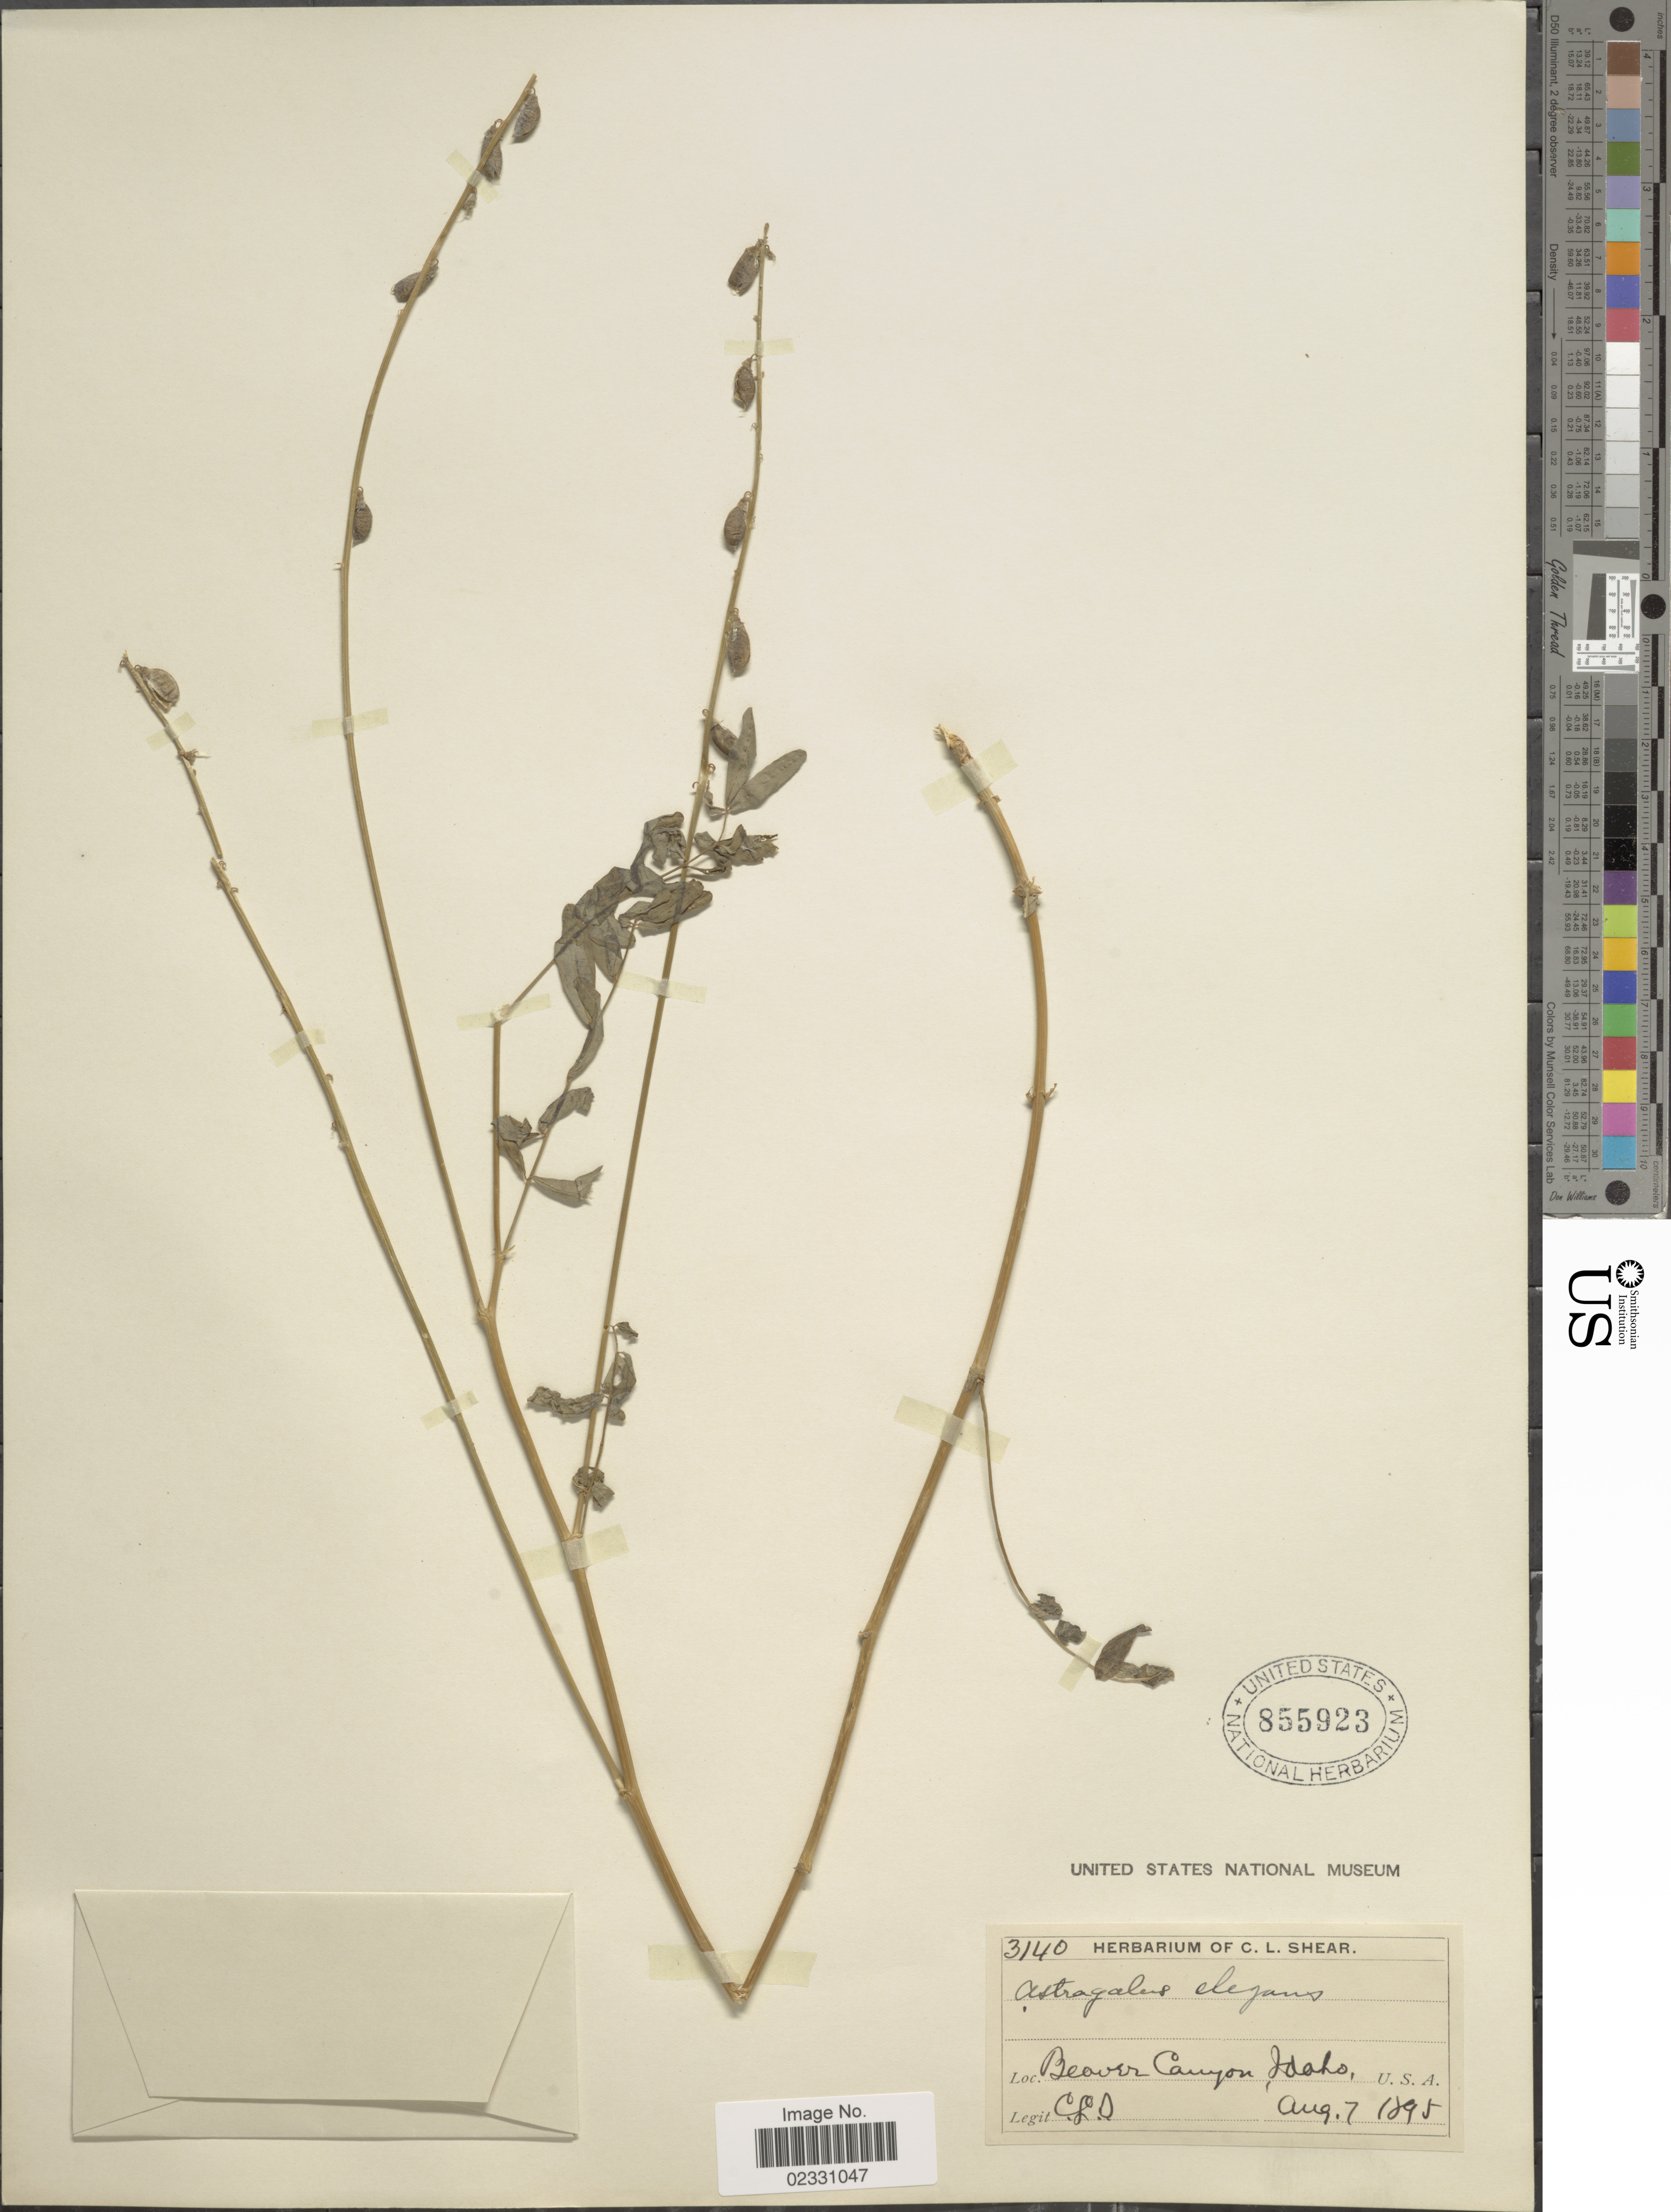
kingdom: Plantae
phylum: Tracheophyta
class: Magnoliopsida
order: Fabales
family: Fabaceae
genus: Astragalus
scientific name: Astragalus elegans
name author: Bunge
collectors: C. L. Shear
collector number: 3140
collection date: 1895-08-07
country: United States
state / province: Idaho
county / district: Nez Perce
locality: Beaver Canyon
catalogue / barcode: US 855923